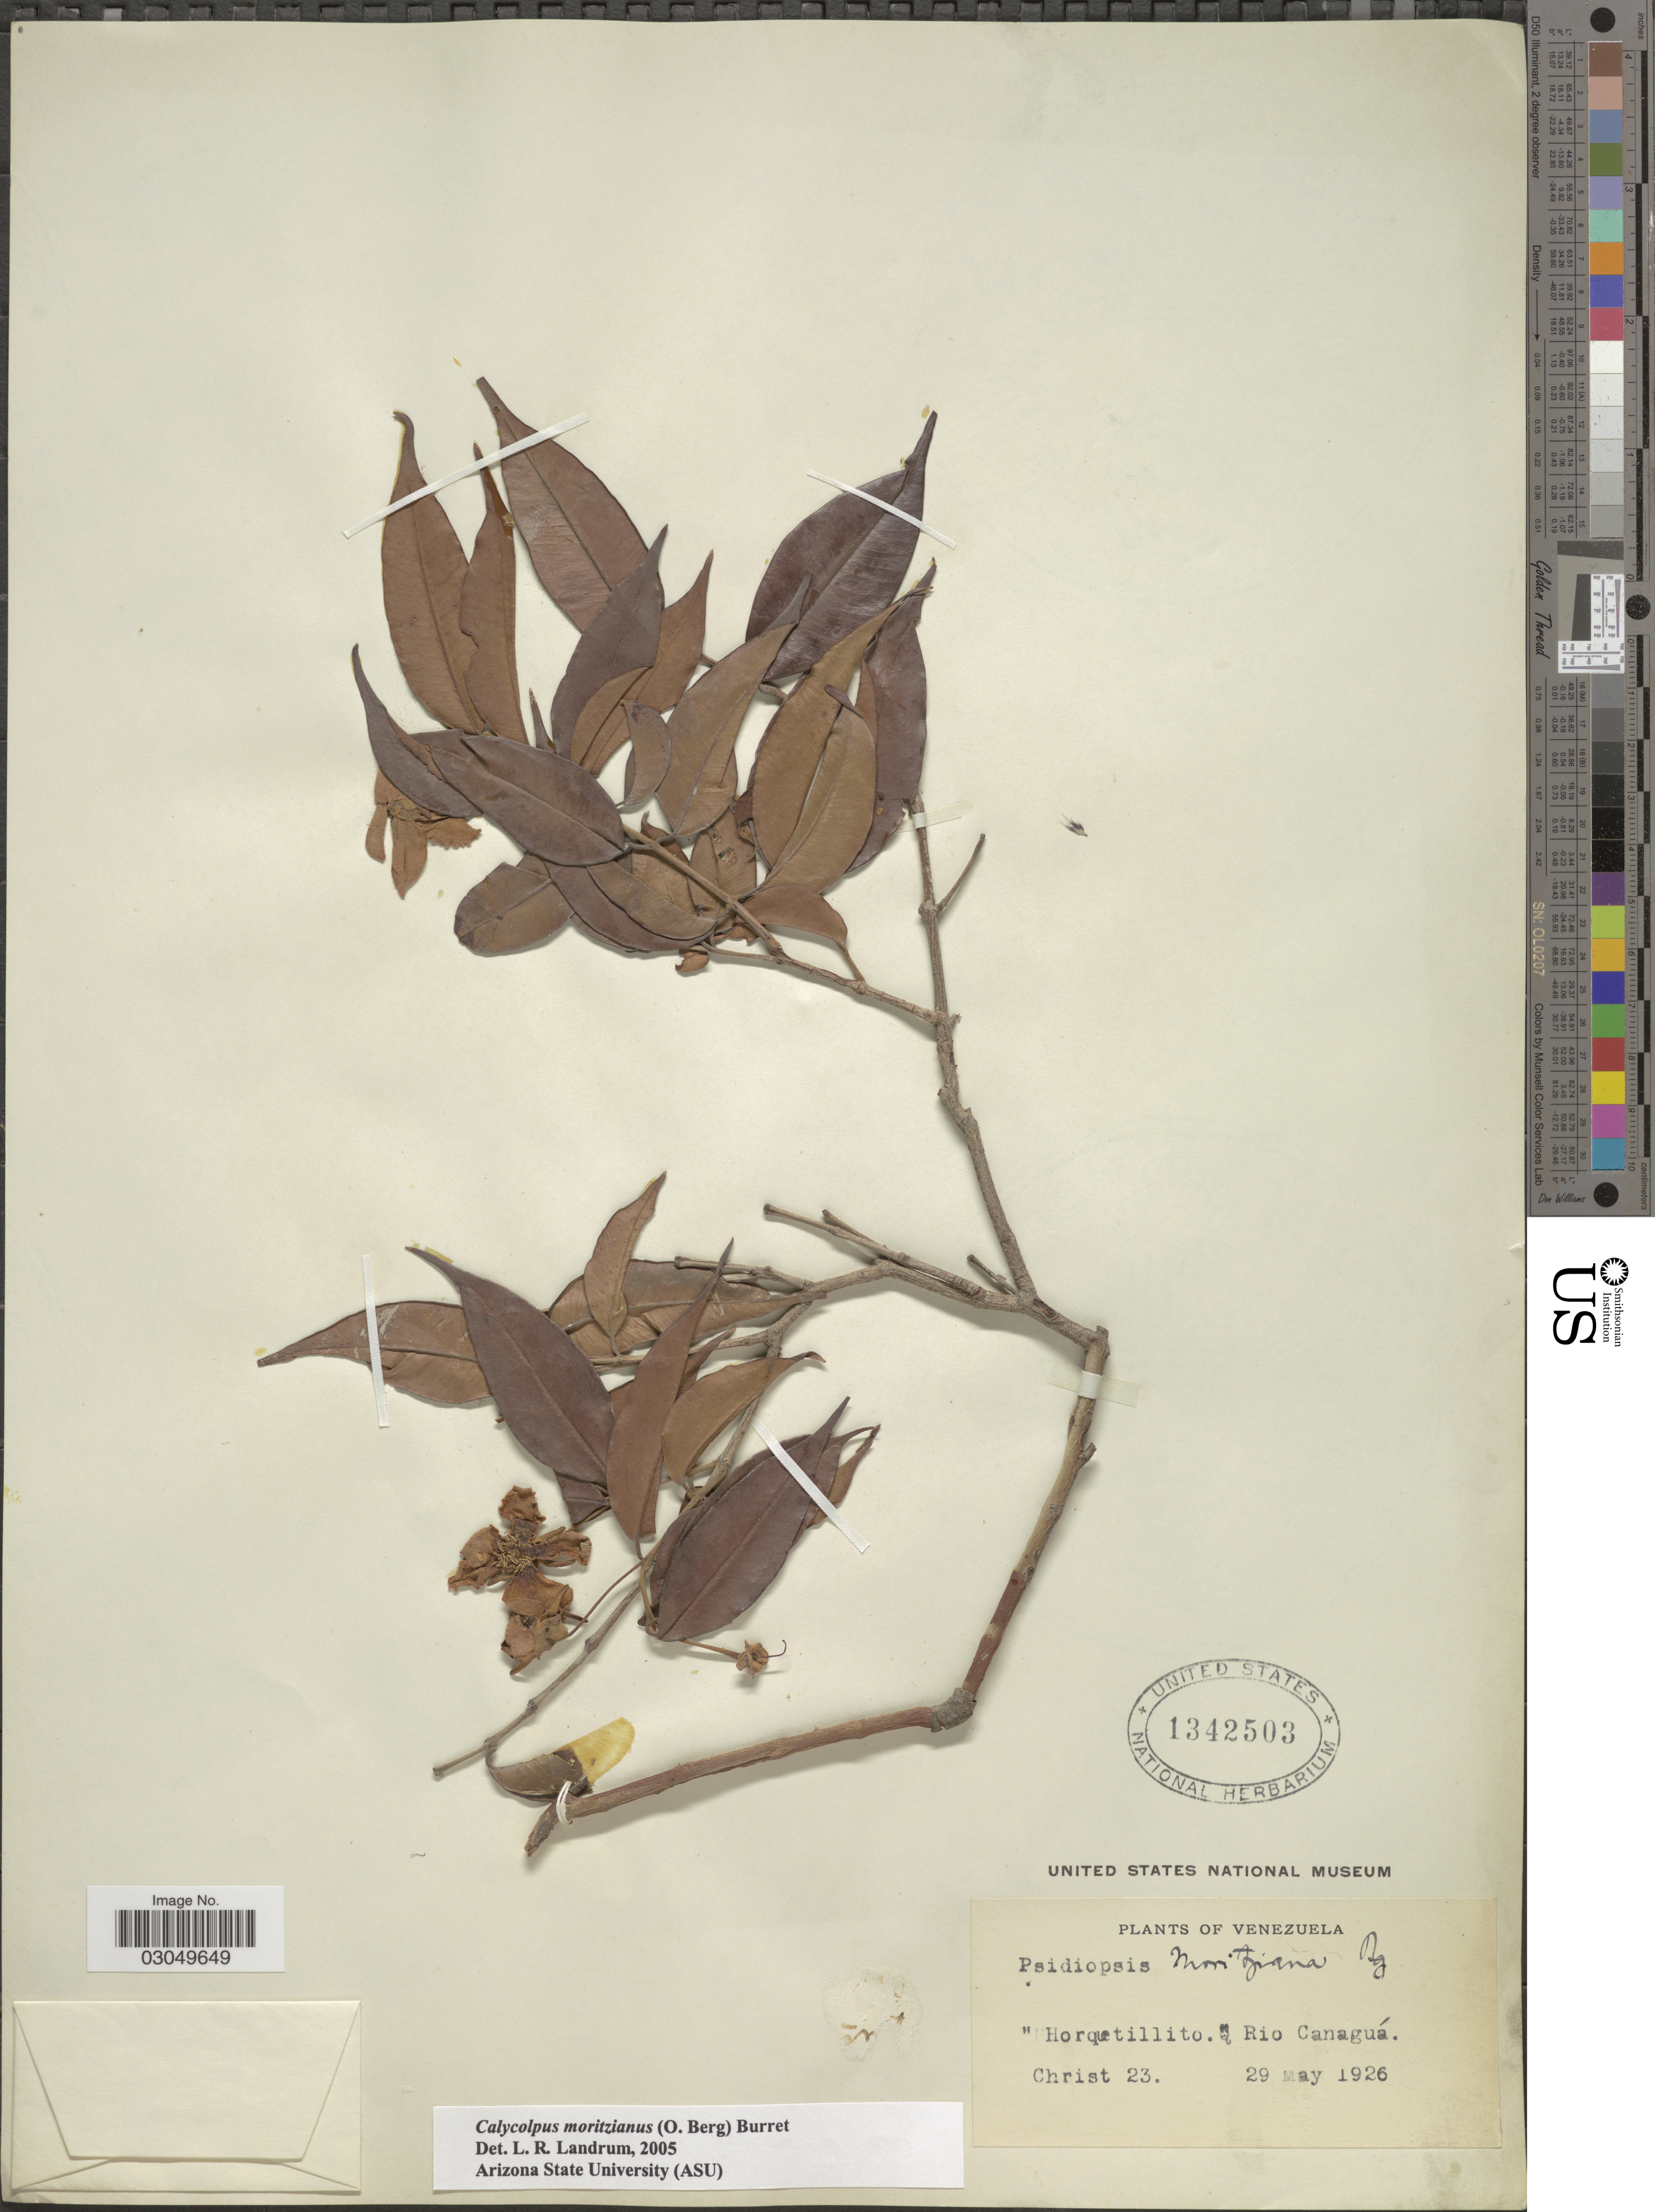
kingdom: Plantae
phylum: Tracheophyta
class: Magnoliopsida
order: Myrtales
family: Myrtaceae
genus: Calycolpus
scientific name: Calycolpus moritzianus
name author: (O. Berg) Burret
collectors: Christ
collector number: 23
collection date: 1926-05-29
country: Venezuela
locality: Horquetillito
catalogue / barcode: US 1342503